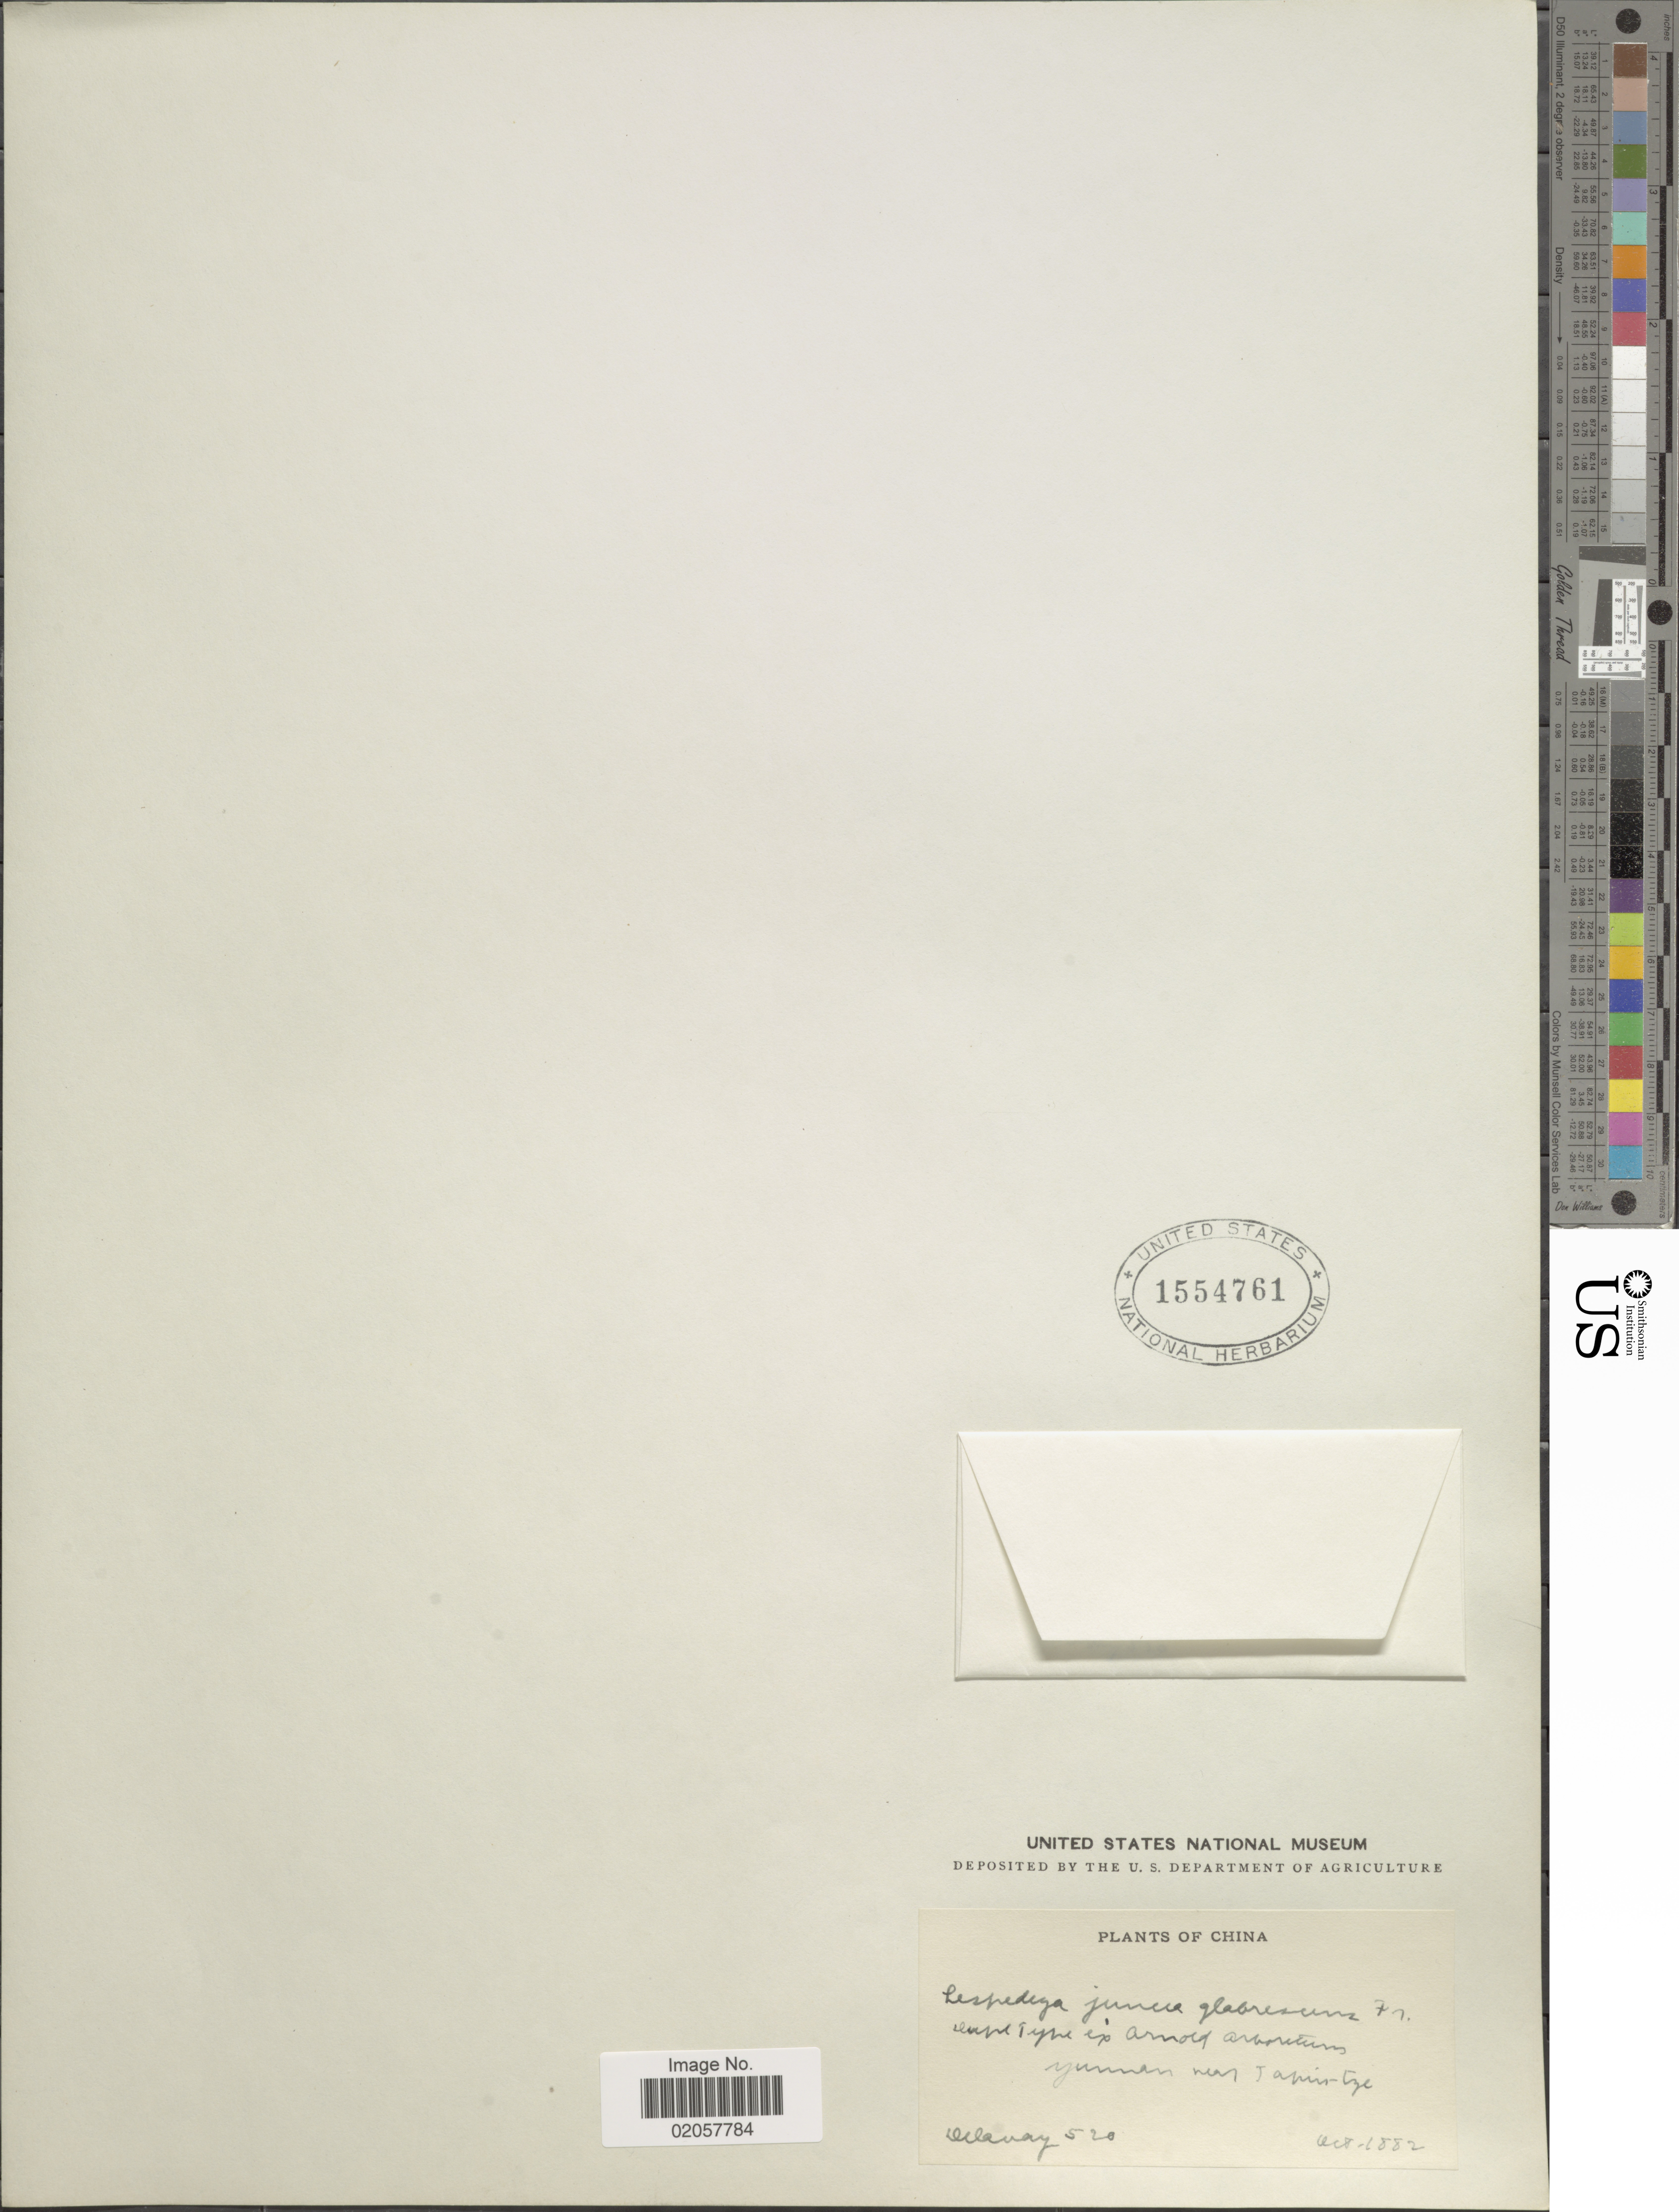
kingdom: Plantae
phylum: Tracheophyta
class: Magnoliopsida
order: Fabales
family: Fabaceae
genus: Lespedeza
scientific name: Lespedeza cuneata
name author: (Dum. Cours.) G. Don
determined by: Strong, Mark T., (BOT), Smithsonian Institution - National Museum of Natural History (UNITED STATES)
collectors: Delavay, --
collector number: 520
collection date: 1882-10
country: China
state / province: Yunnan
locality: Yunnan near Japin- tze [interpreted]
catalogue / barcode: US 1554761